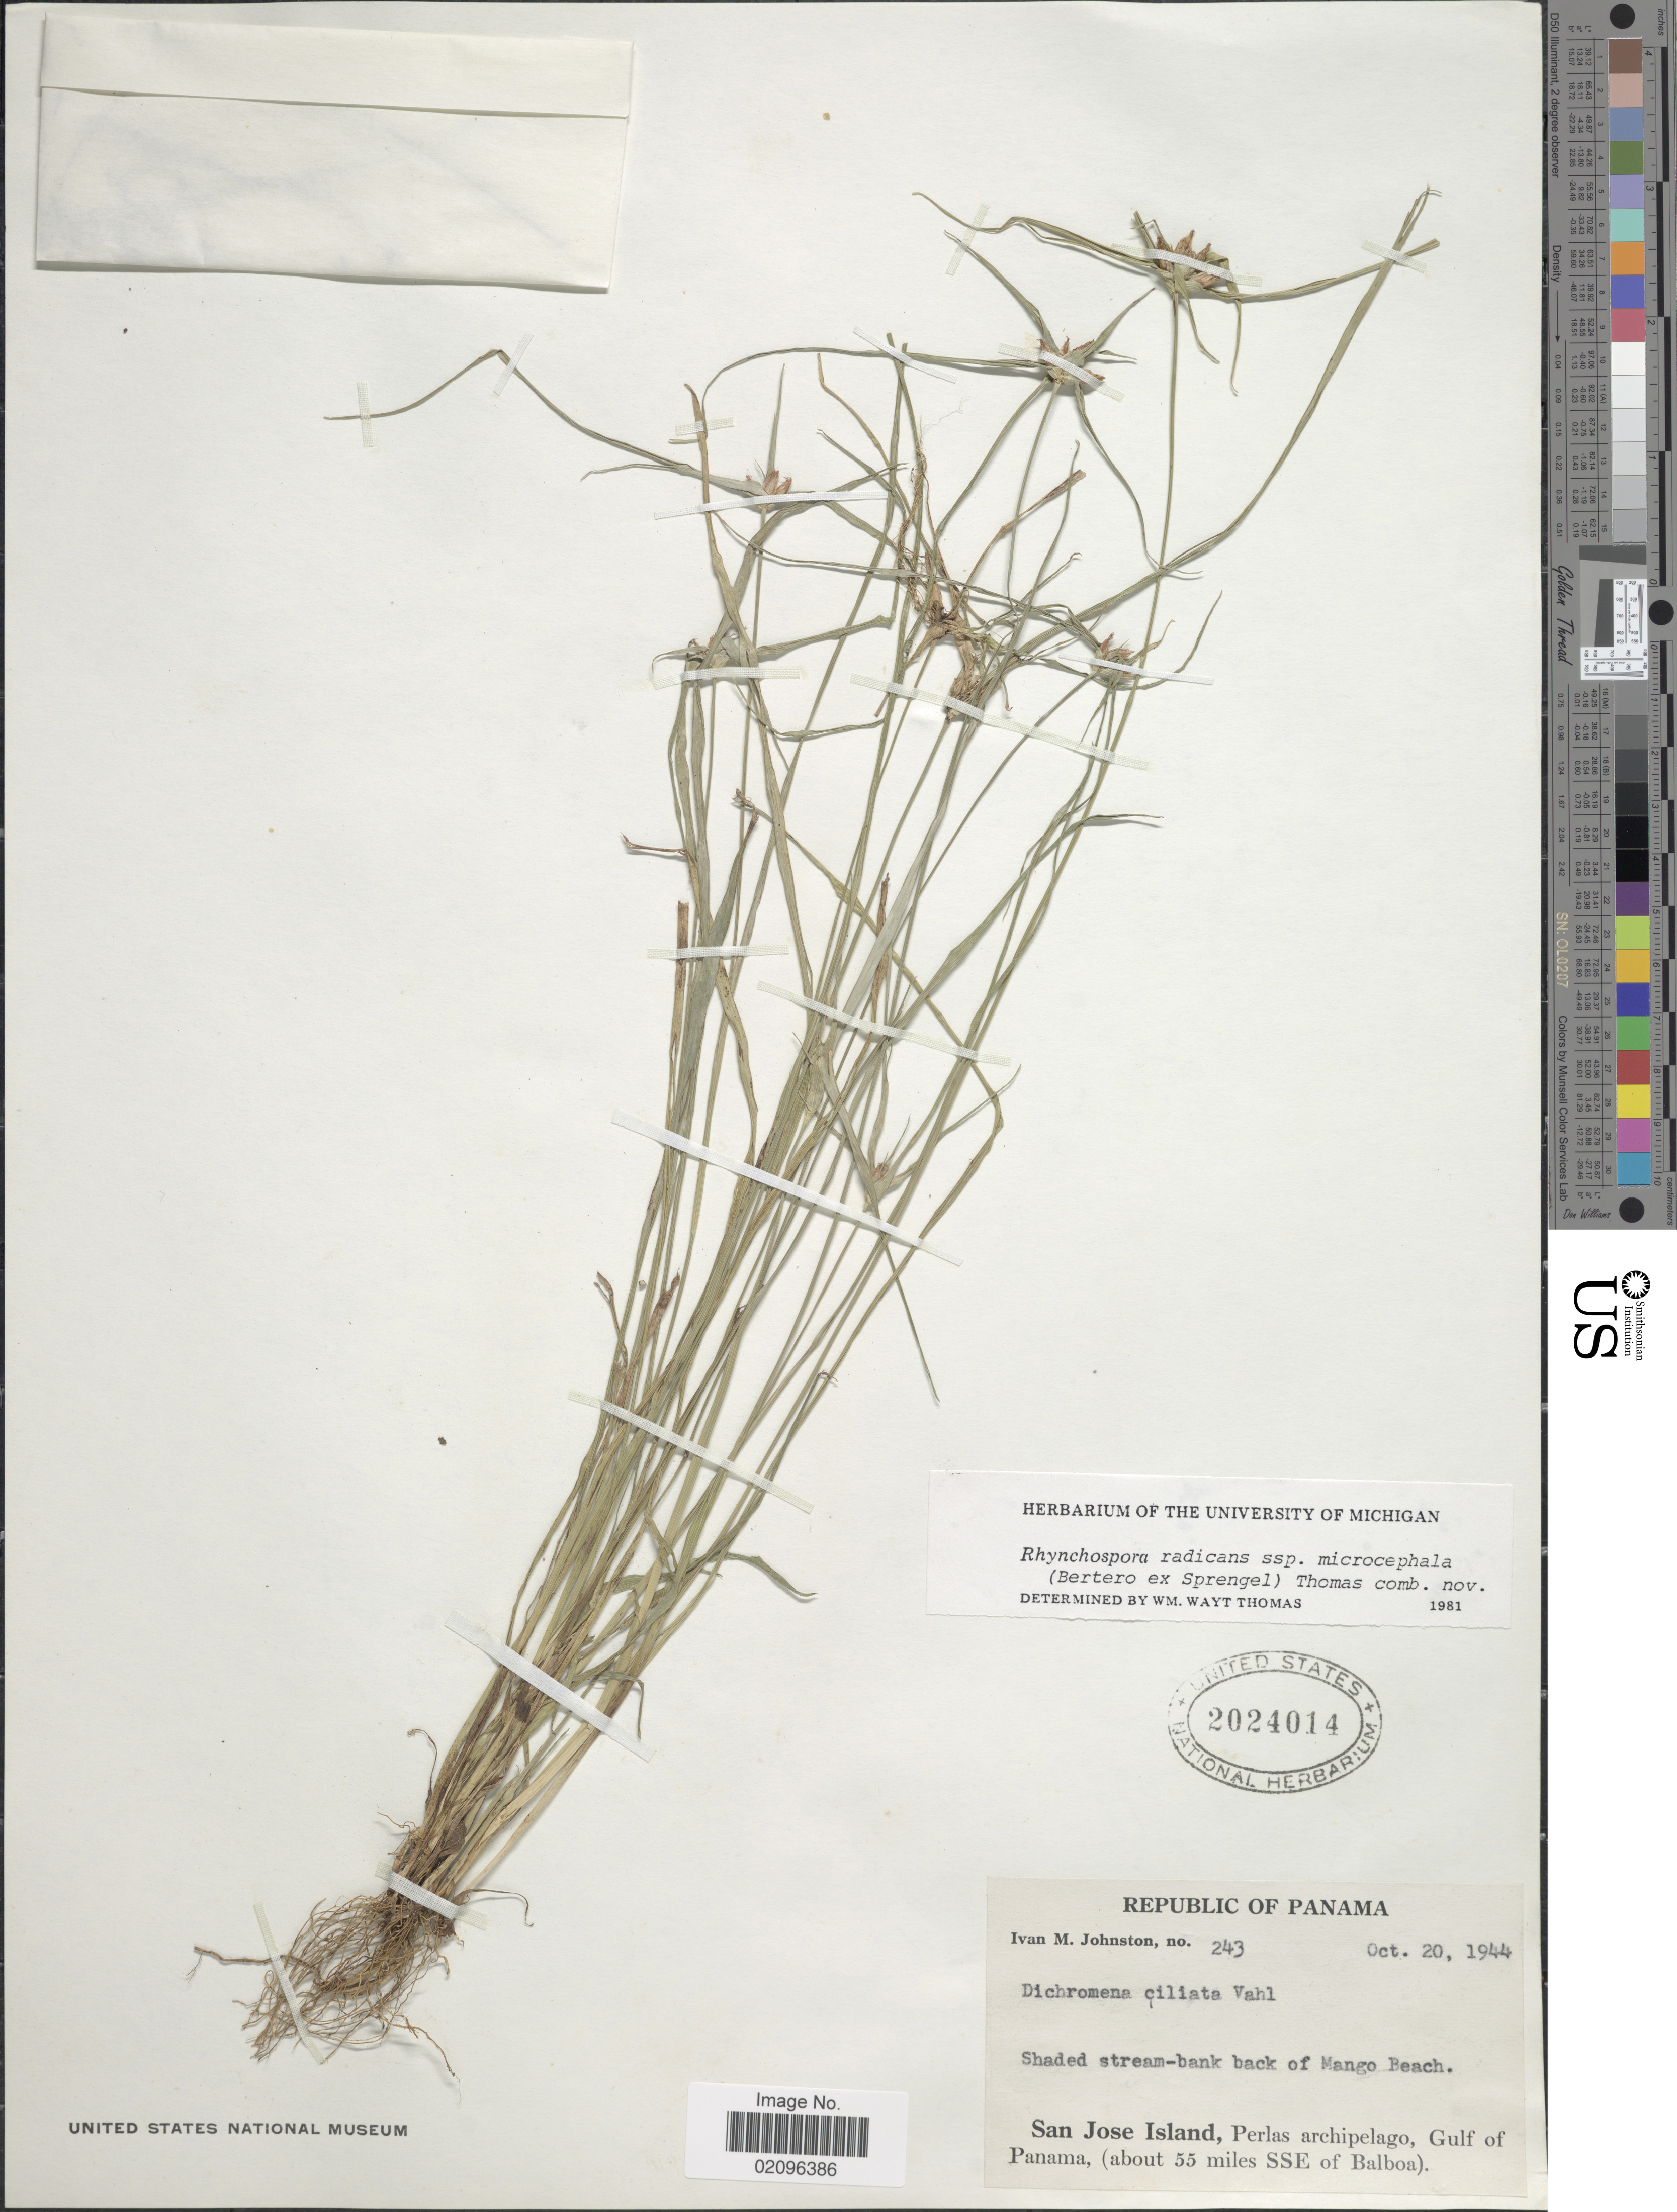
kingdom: Plantae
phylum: Tracheophyta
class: Liliopsida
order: Poales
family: Cyperaceae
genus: Rhynchospora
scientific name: Rhynchospora radicans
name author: (Schltdl. & Cham.) H. Pfeiff.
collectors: I.M. Johnston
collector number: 243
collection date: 1944-10-20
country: Panama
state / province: Panamá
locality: Panama. San Jose Island, Perlas archipelago, Gulf of Panama, (about 55 miles SSE of Balboa). Shaded stream-bank back of Mango Beach.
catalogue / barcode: US 2024014